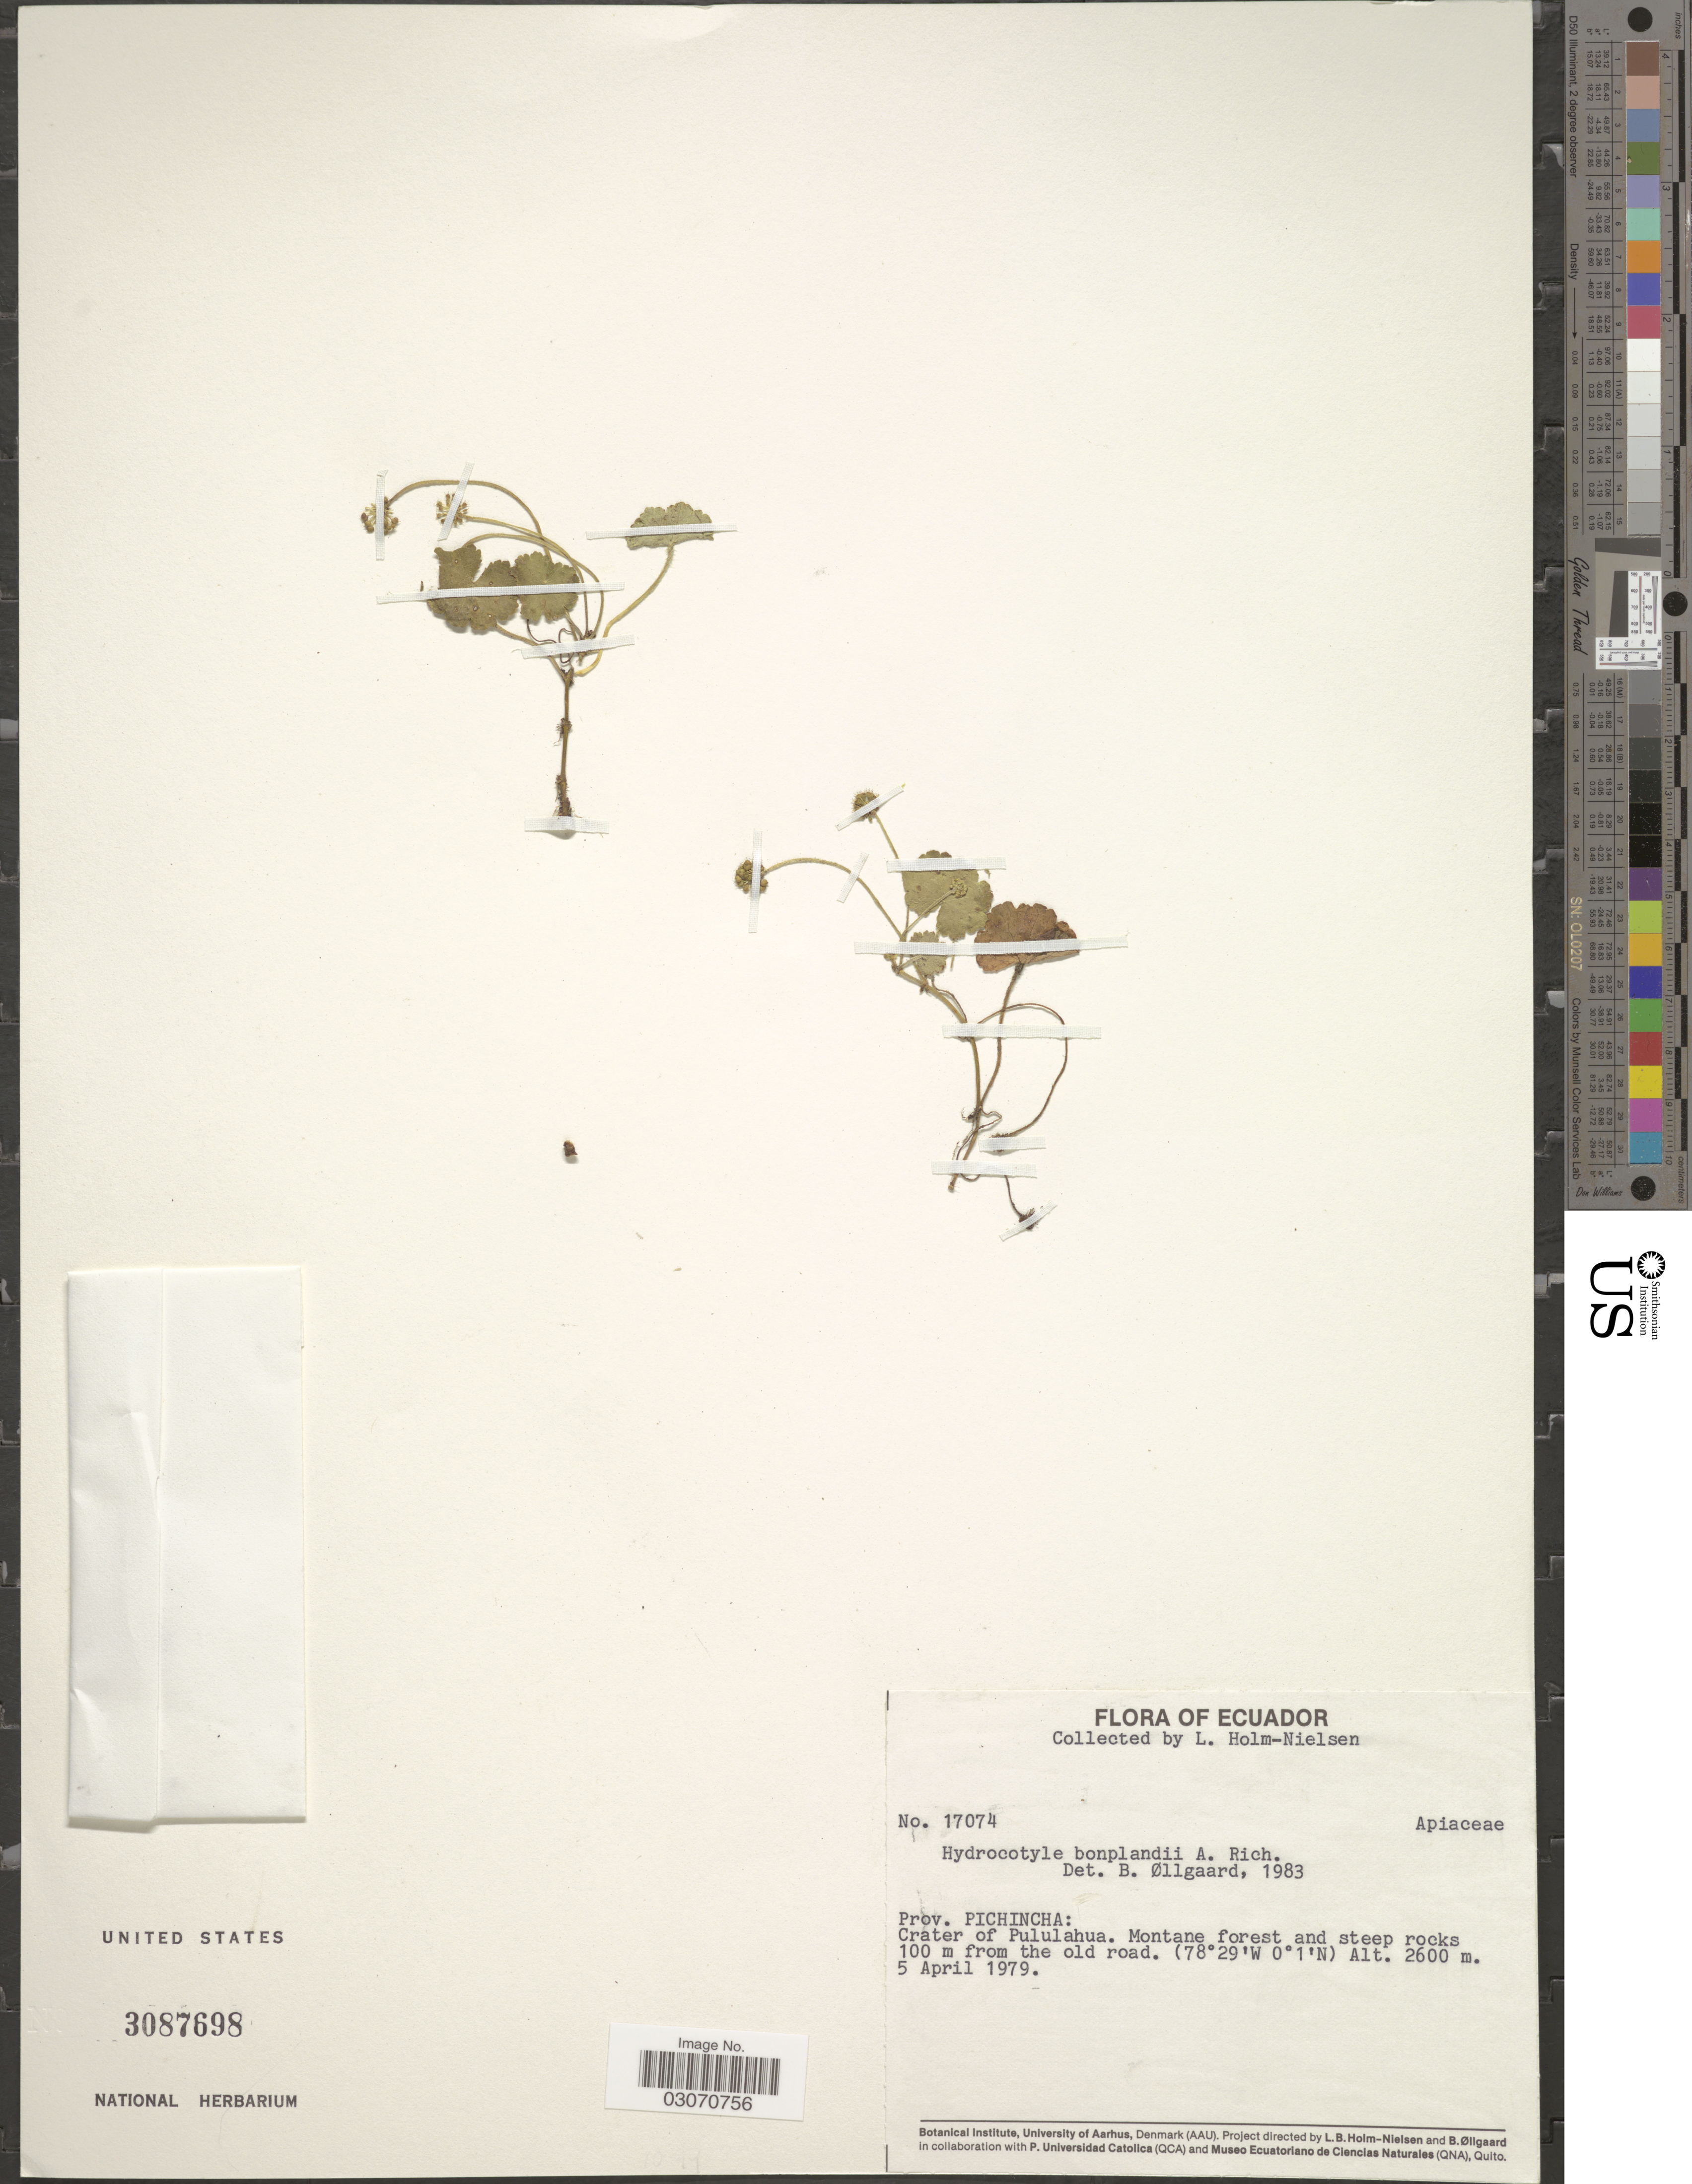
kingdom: Plantae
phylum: Tracheophyta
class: Magnoliopsida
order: Apiales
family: Araliaceae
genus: Hydrocotyle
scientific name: Hydrocotyle bonplandii var. bonplandii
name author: A. Rich.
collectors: L. Holm-Nielsen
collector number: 17074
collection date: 1979-04-05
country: Ecuador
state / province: Pichincha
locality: Crater of Pululahua. Montane forest and steep rocks 100 m from the old road.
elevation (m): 2600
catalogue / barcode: US 3087698